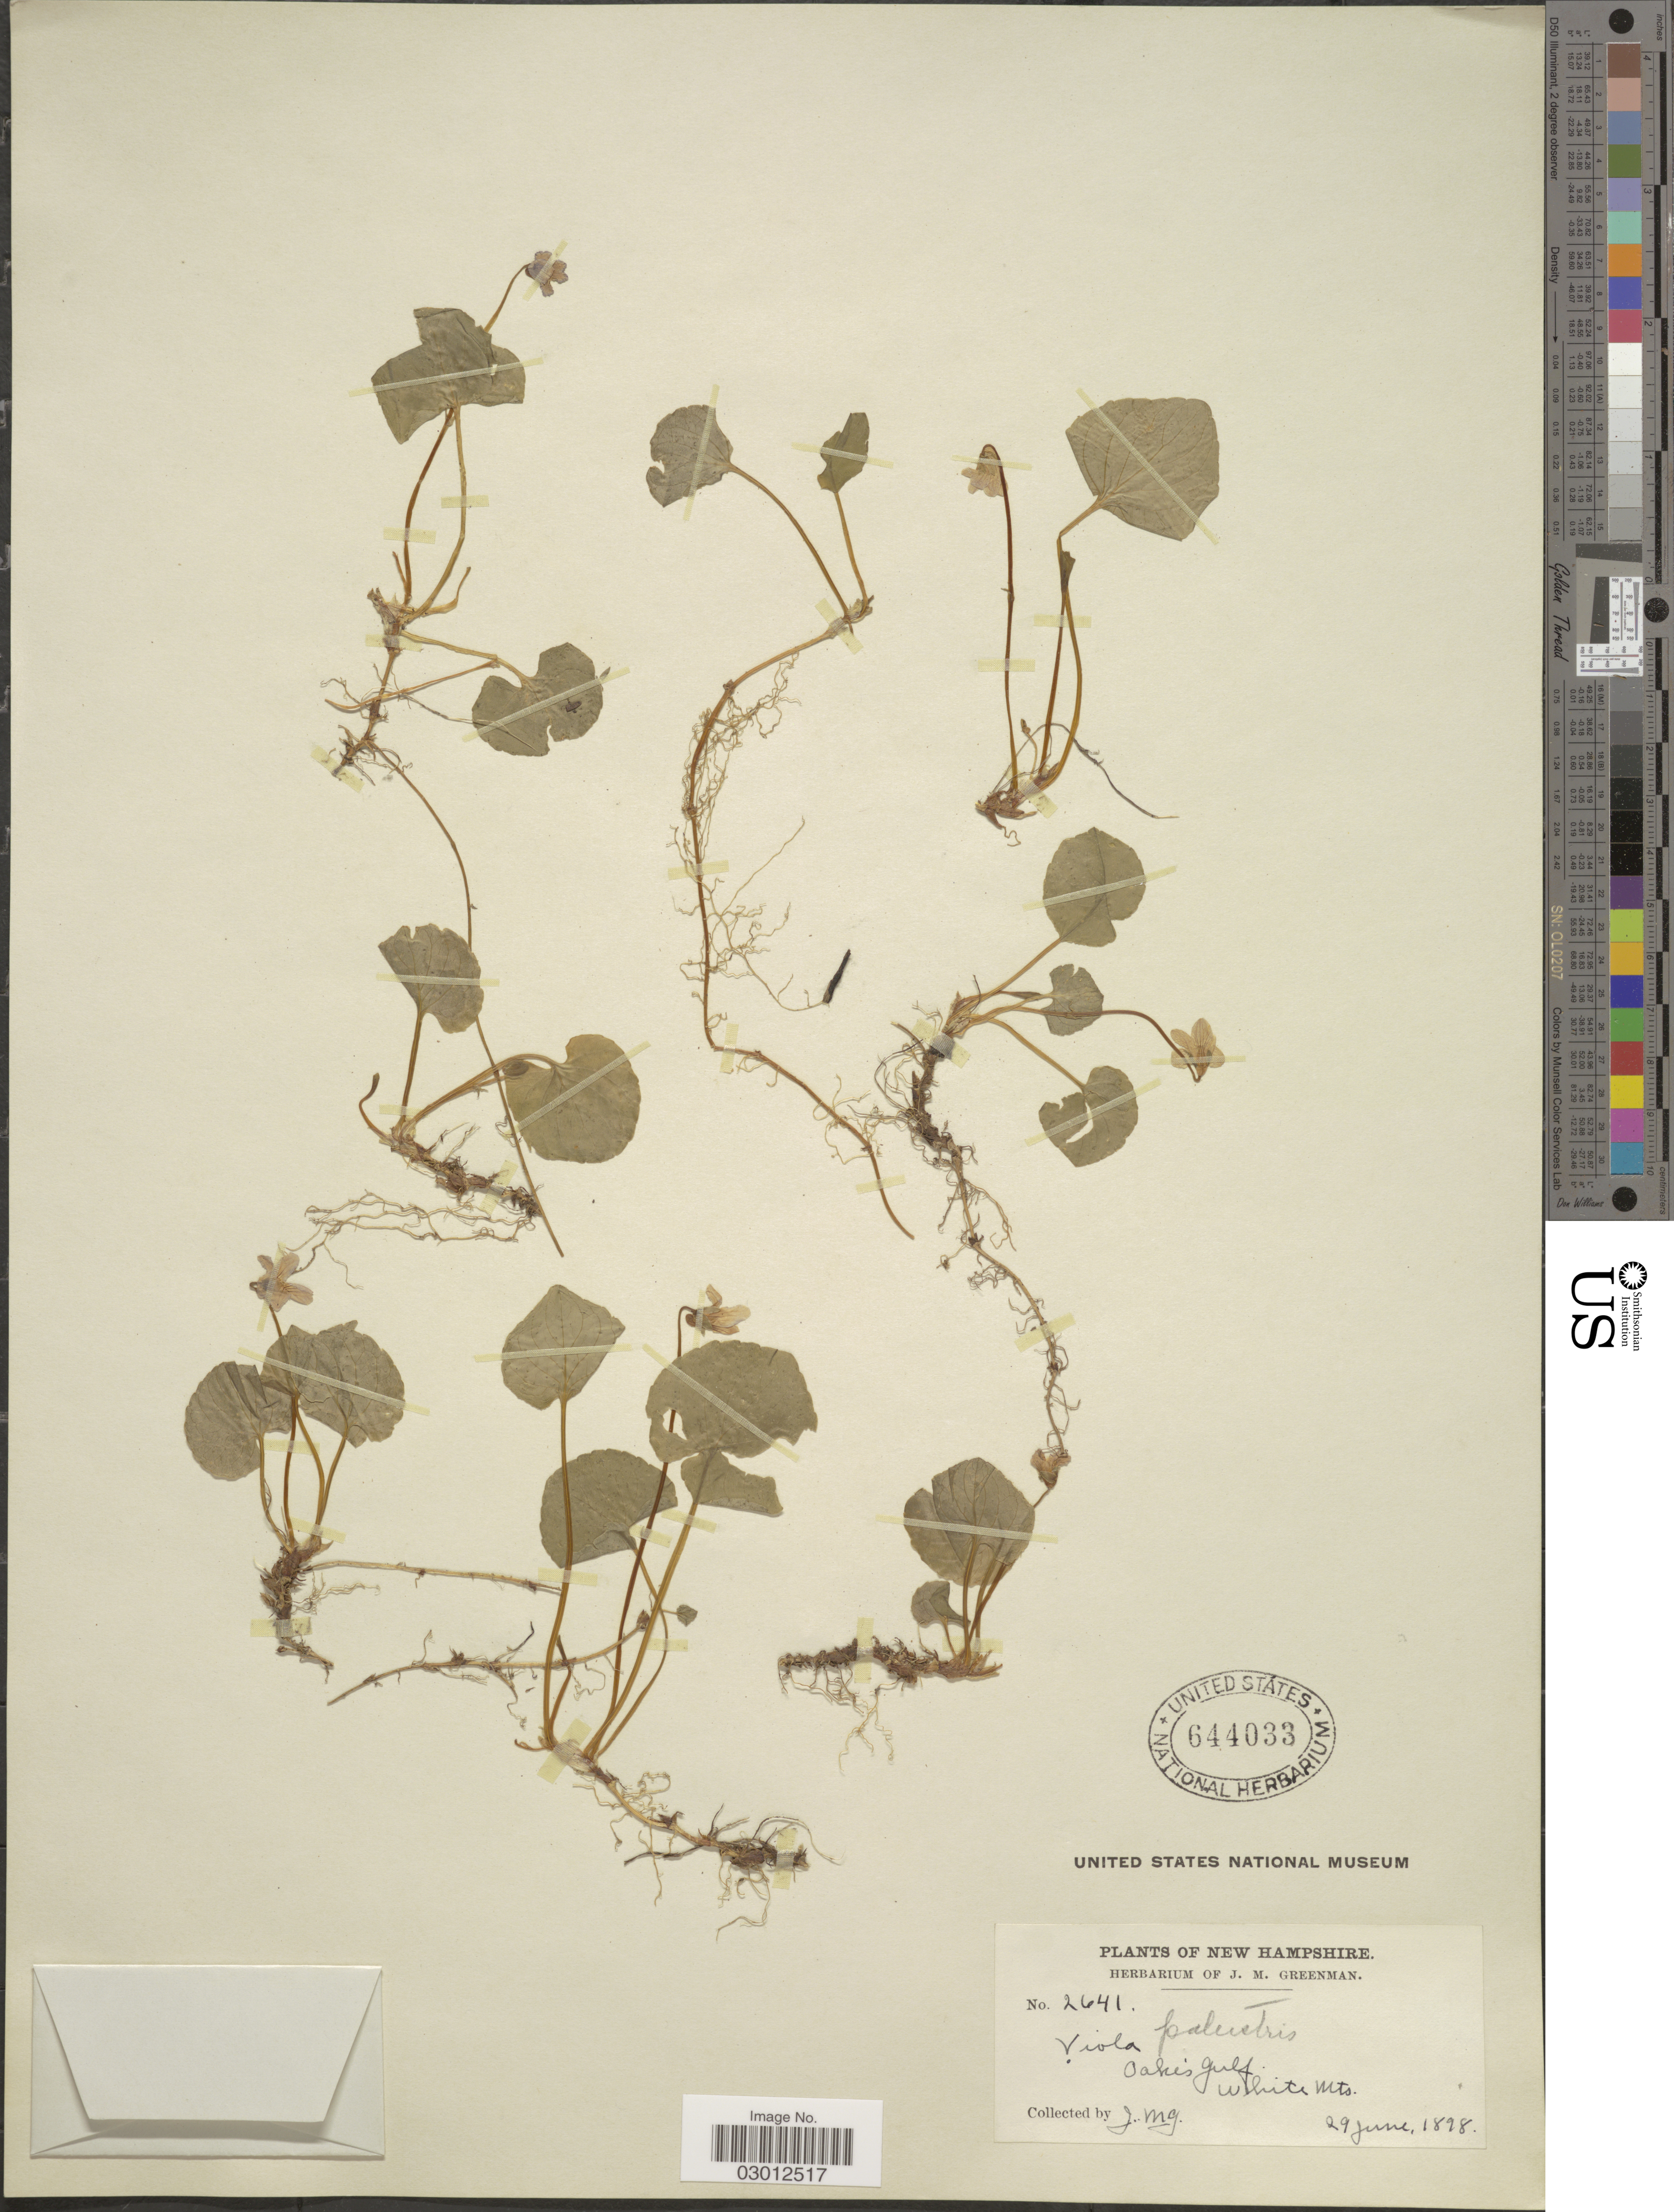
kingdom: Plantae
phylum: Tracheophyta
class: Magnoliopsida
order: Malpighiales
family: Violaceae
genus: Viola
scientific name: Viola palustris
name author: L.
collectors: J. Grennman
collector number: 2641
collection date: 1898-06-29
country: United States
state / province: New Hampshire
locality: Oakes Gulf. White Mts.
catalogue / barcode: US 644033